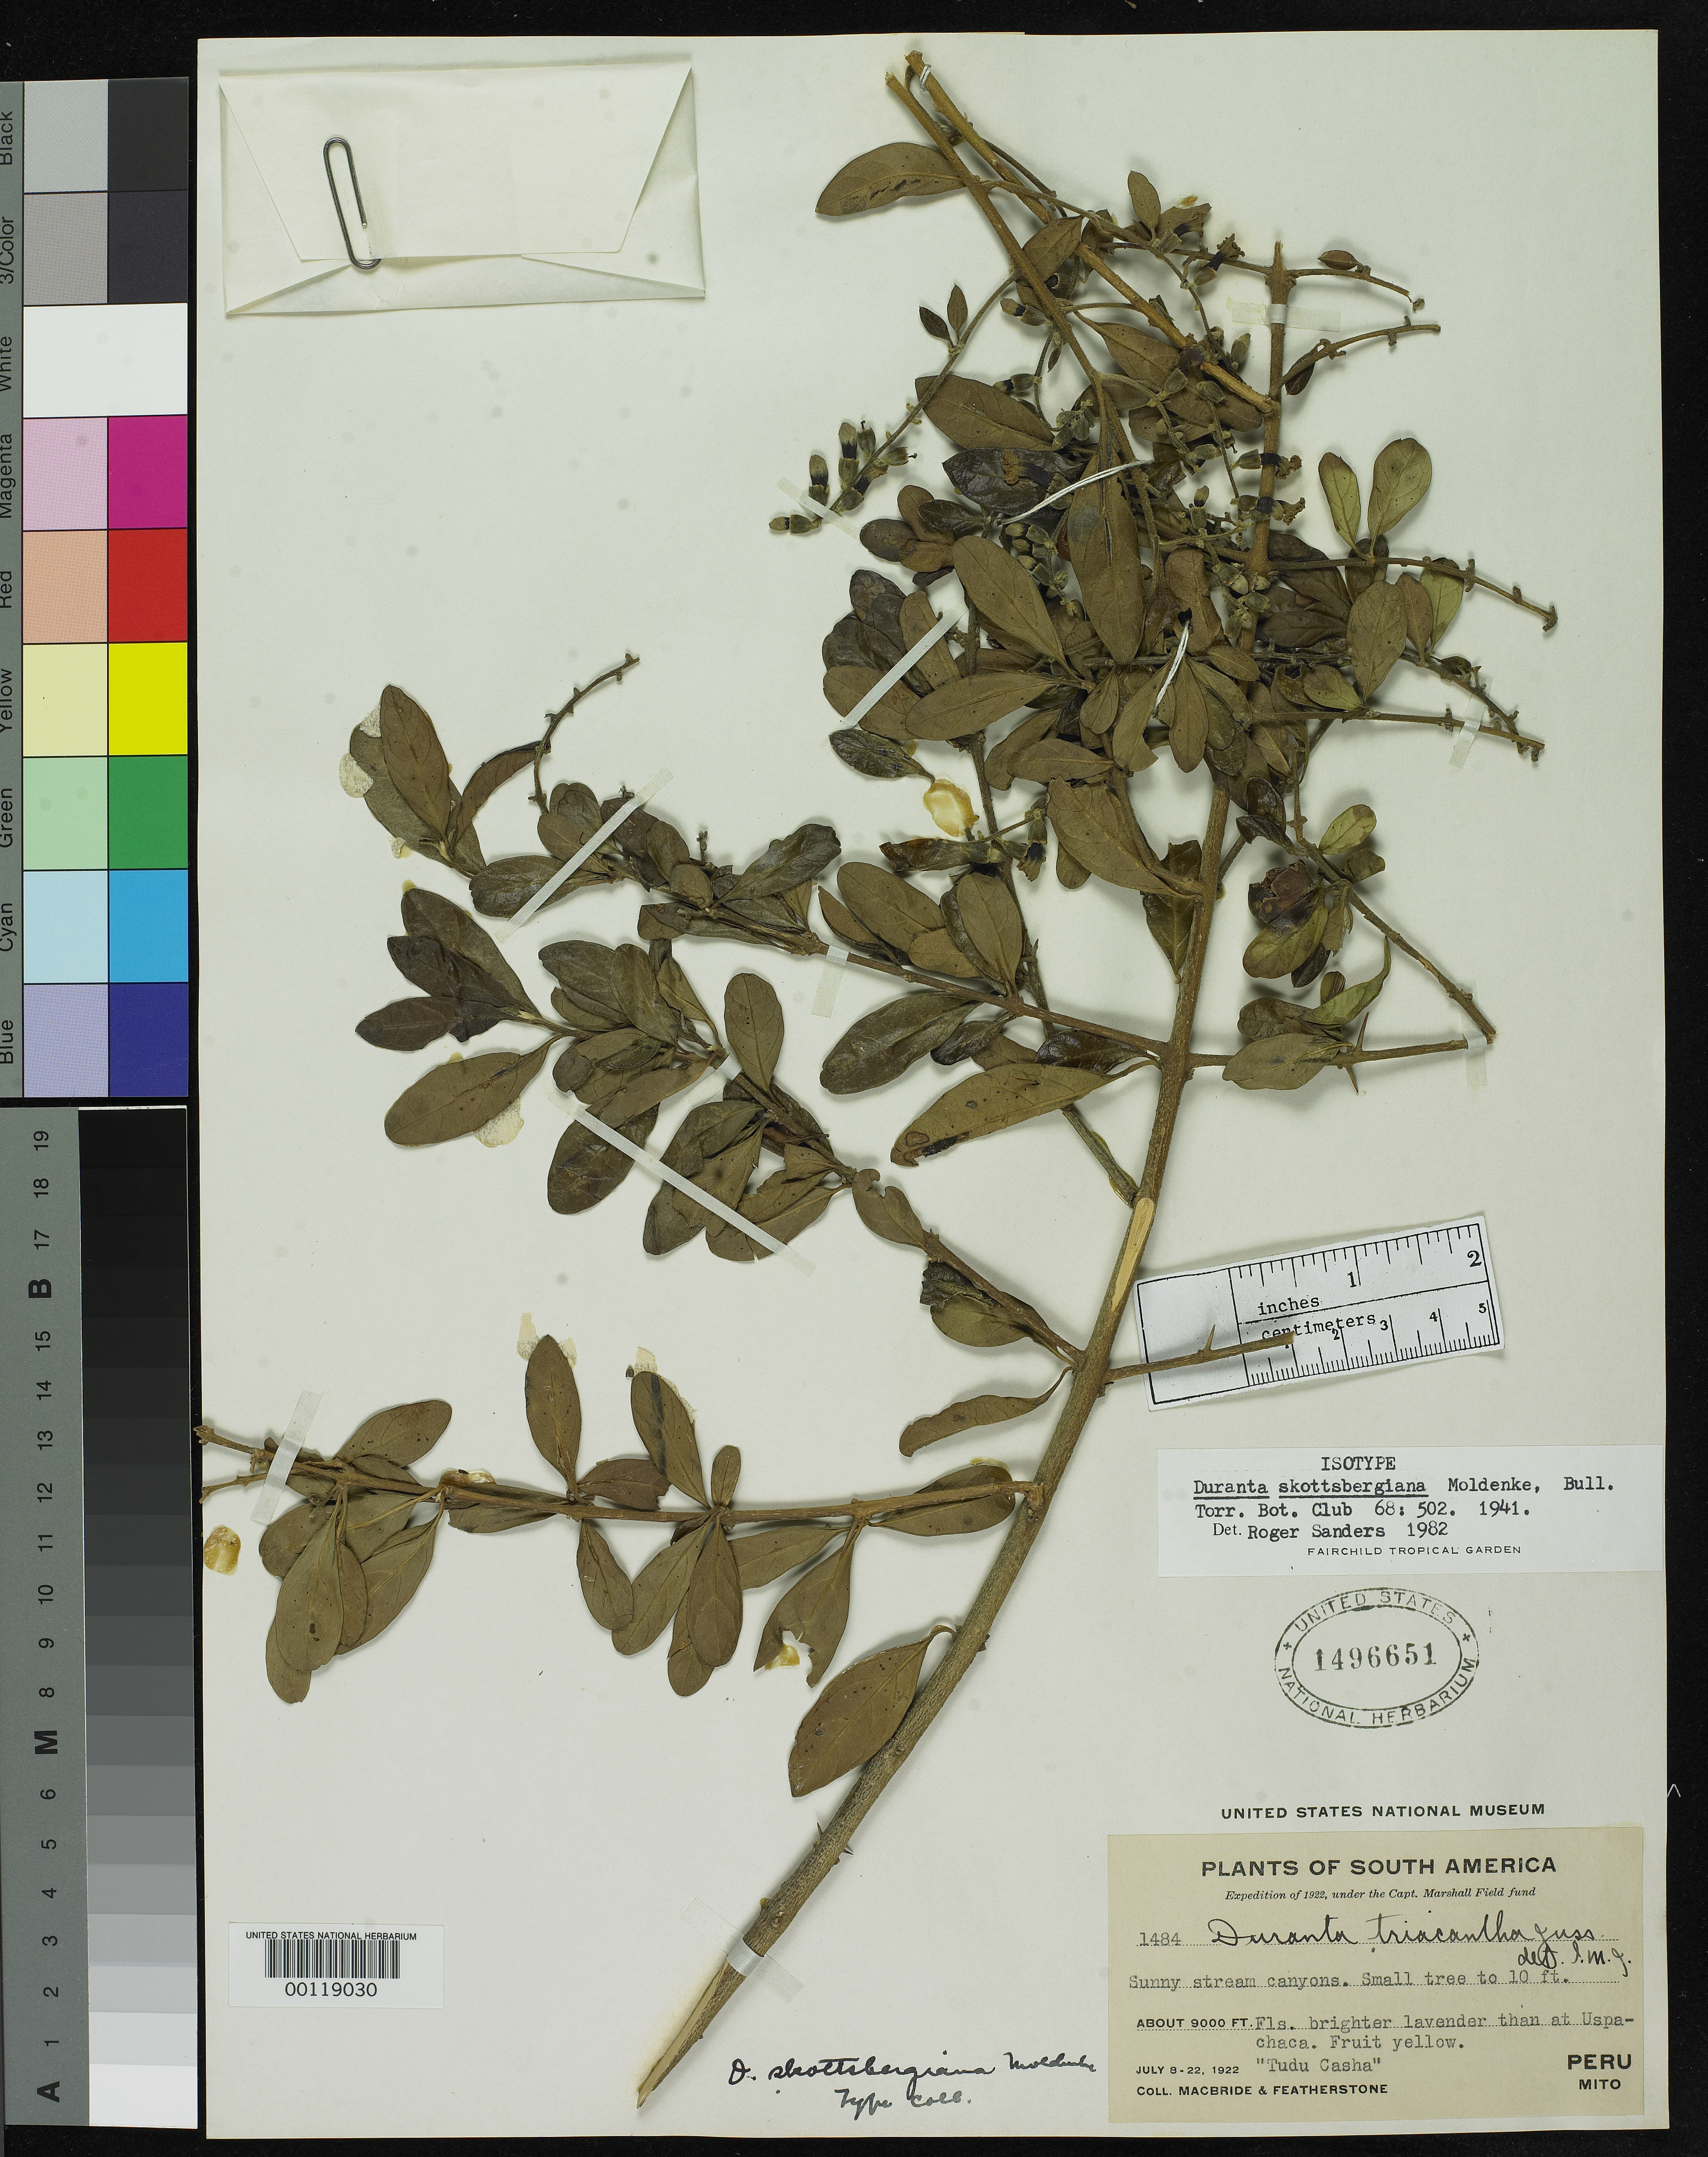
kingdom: Plantae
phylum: Tracheophyta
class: Magnoliopsida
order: Lamiales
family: Verbenaceae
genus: Duranta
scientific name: Duranta skottsbergiana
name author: Moldenke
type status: Isotype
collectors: J. F. Macbride & W. Featherstone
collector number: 1484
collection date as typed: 08 Jul 1922 to 22 Jul 1922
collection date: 1922-07-08/1922-07-22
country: Peru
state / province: Huánuco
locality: Mito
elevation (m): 2743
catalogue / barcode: US 1496651